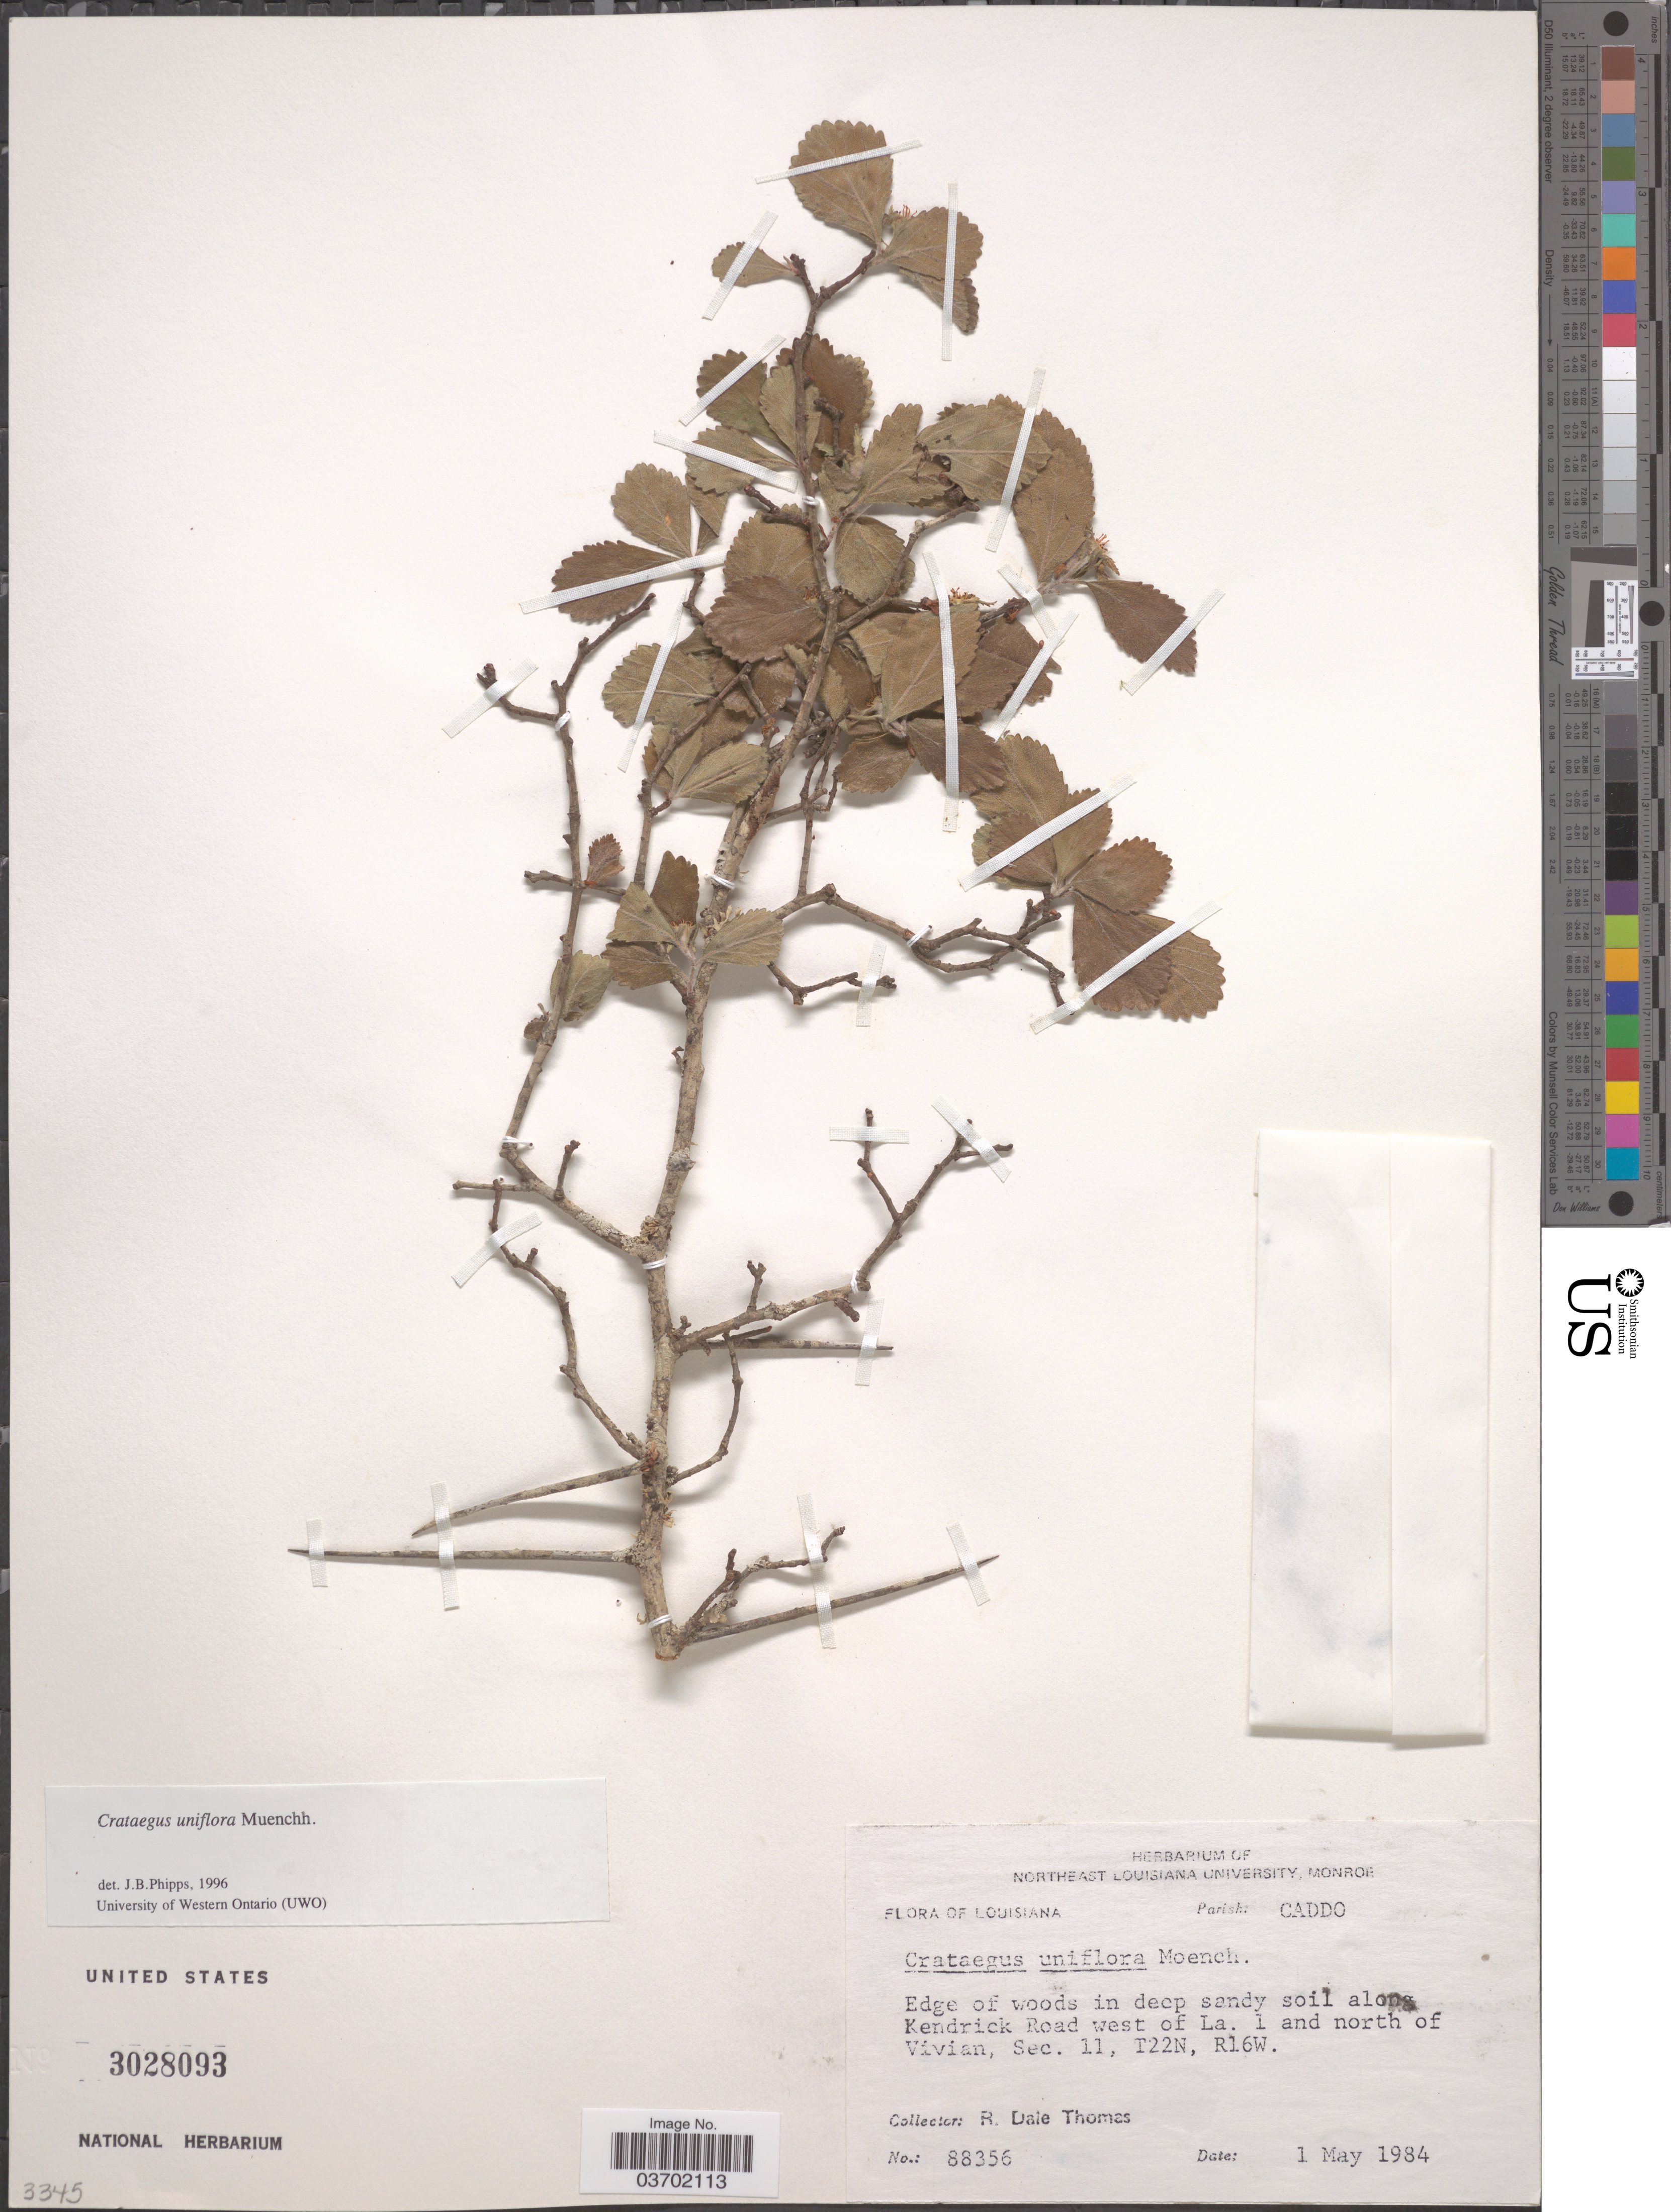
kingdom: Plantae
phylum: Tracheophyta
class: Magnoliopsida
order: Rosales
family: Rosaceae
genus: Crataegus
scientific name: Crataegus uniflora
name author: Münchh.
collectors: R. Thomas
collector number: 88356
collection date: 1984-05-01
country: United States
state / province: Louisiana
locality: Parish Caddo. Along Kendrick Road west of La. 1 and north of Vivian, Sec. 11, T22N, R16W.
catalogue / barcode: US 3028093